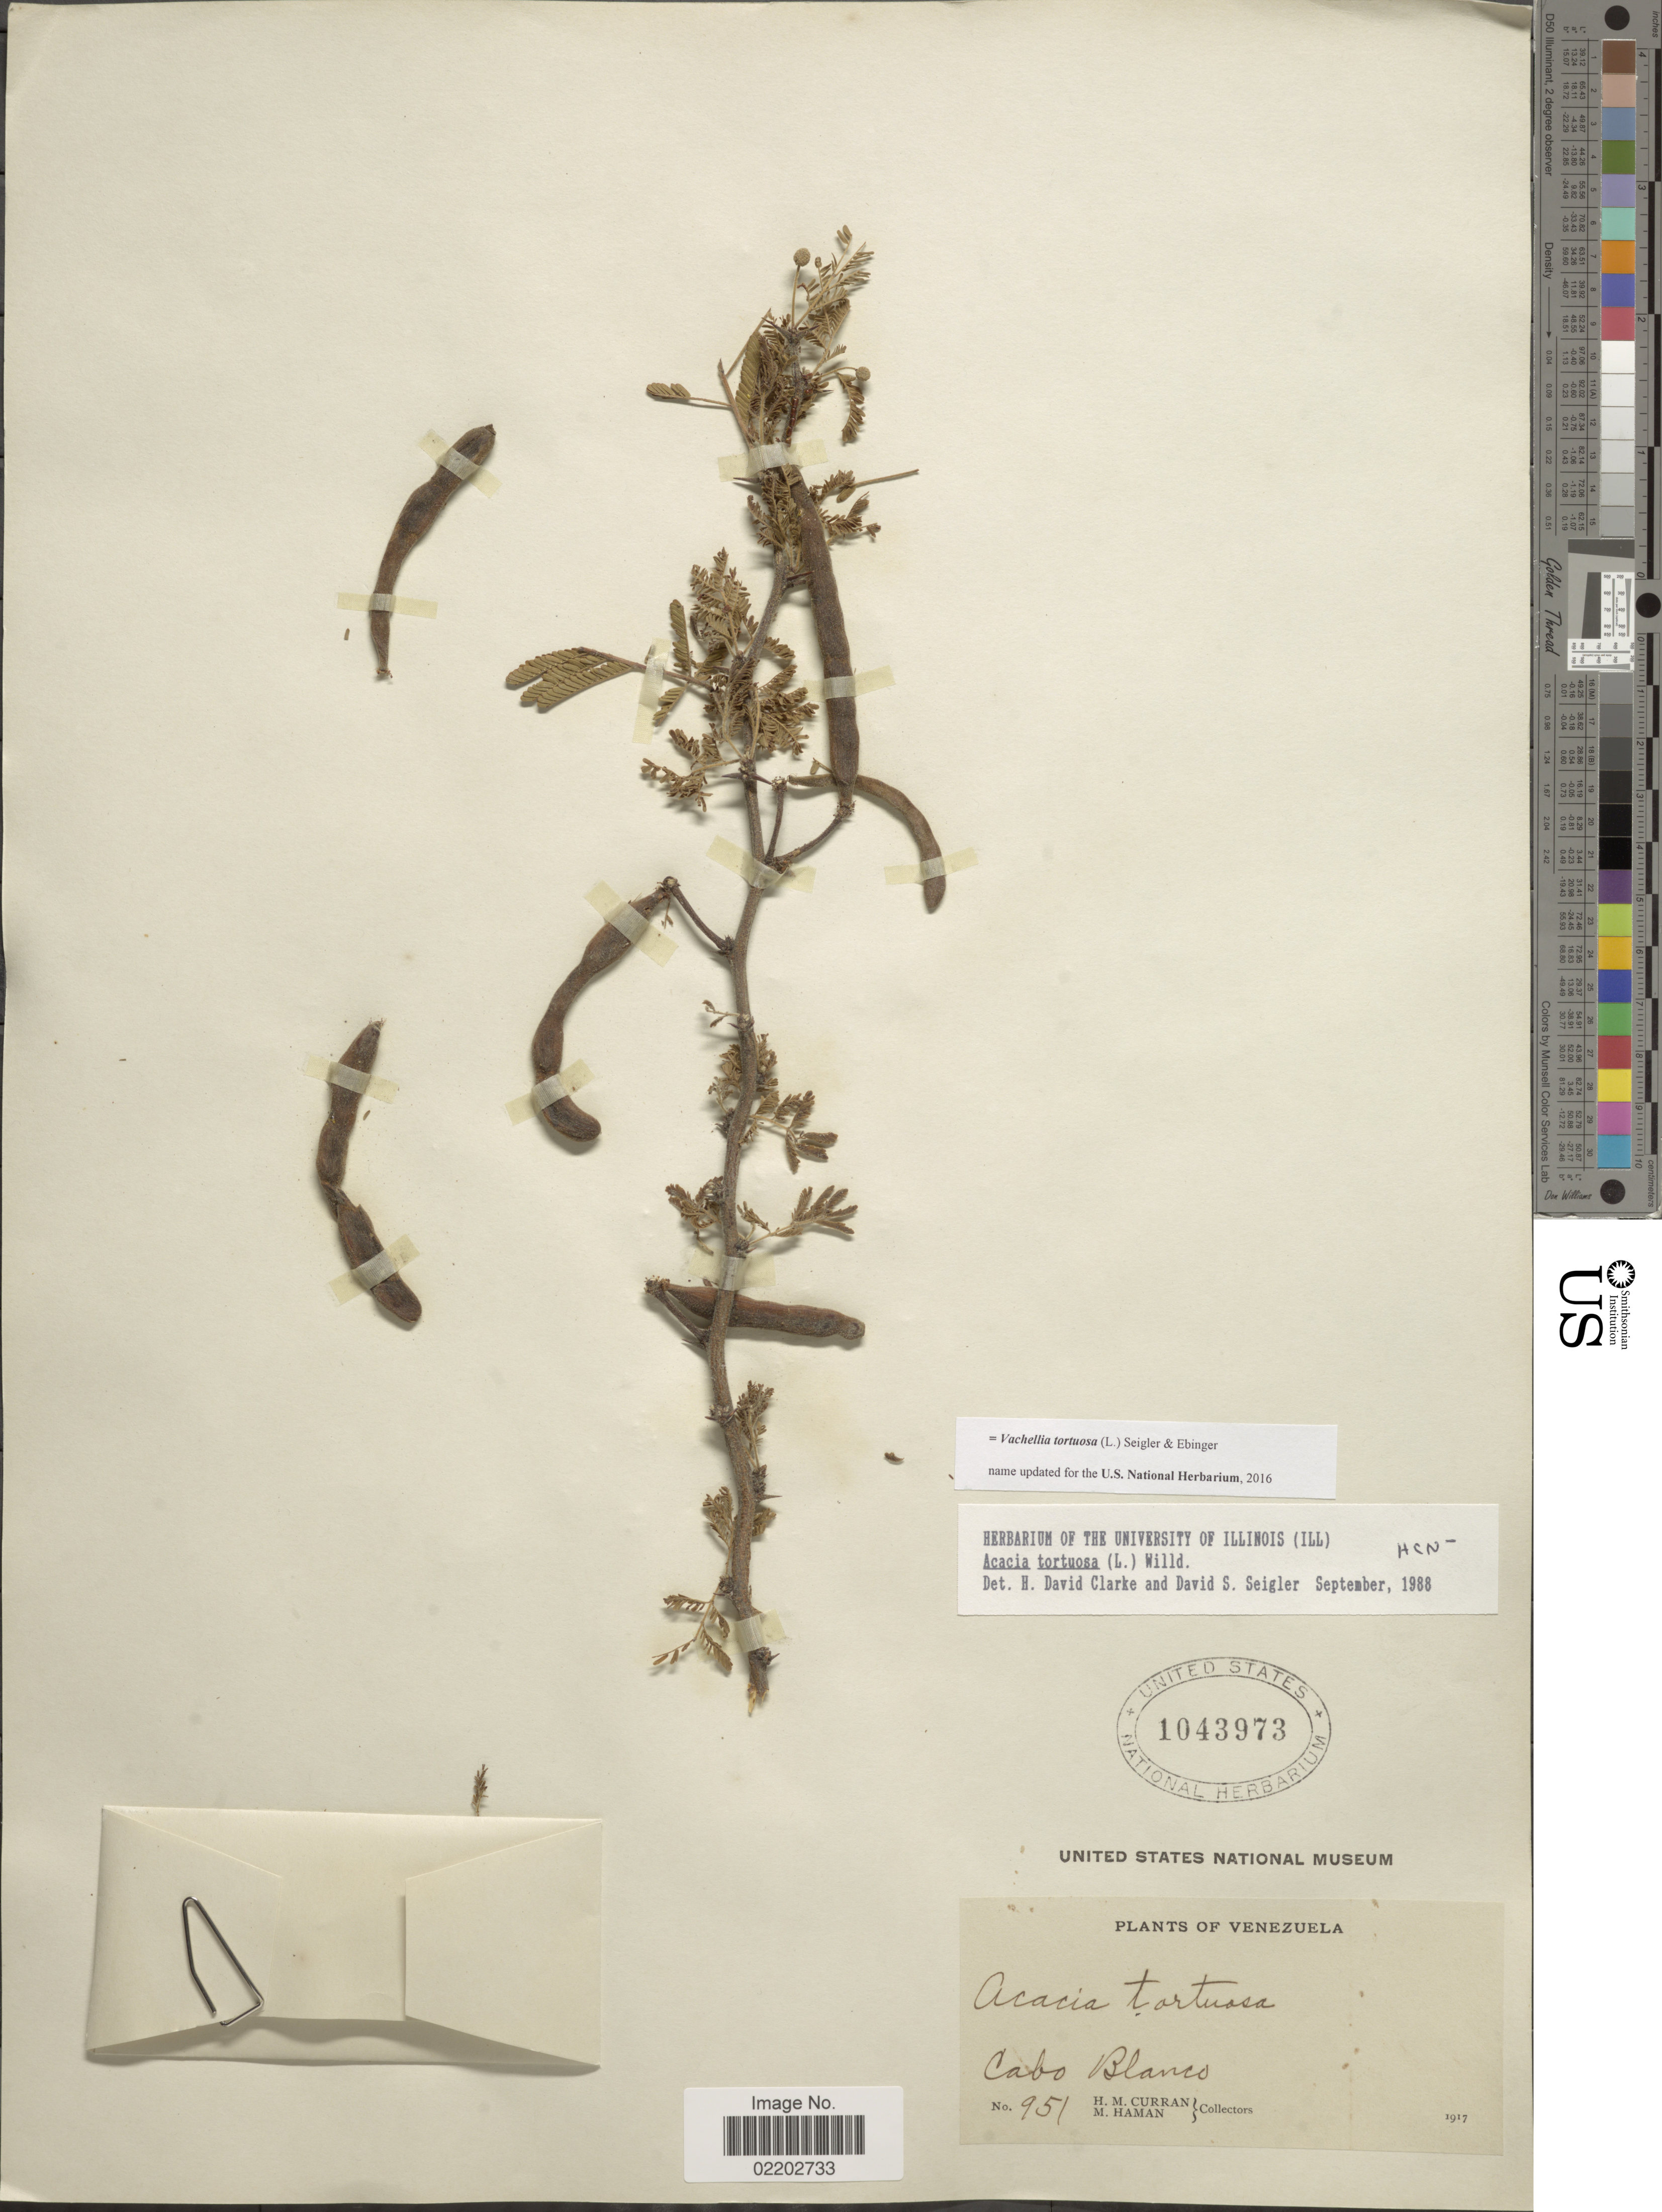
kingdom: Plantae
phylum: Tracheophyta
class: Magnoliopsida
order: Fabales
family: Fabaceae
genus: Vachellia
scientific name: Vachellia tortuosa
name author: (L.) Seigler & Ebinger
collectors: H. M. Curran & M. Haman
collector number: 951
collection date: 1917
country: Venezuela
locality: Cabo Blanco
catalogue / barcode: US 1043973